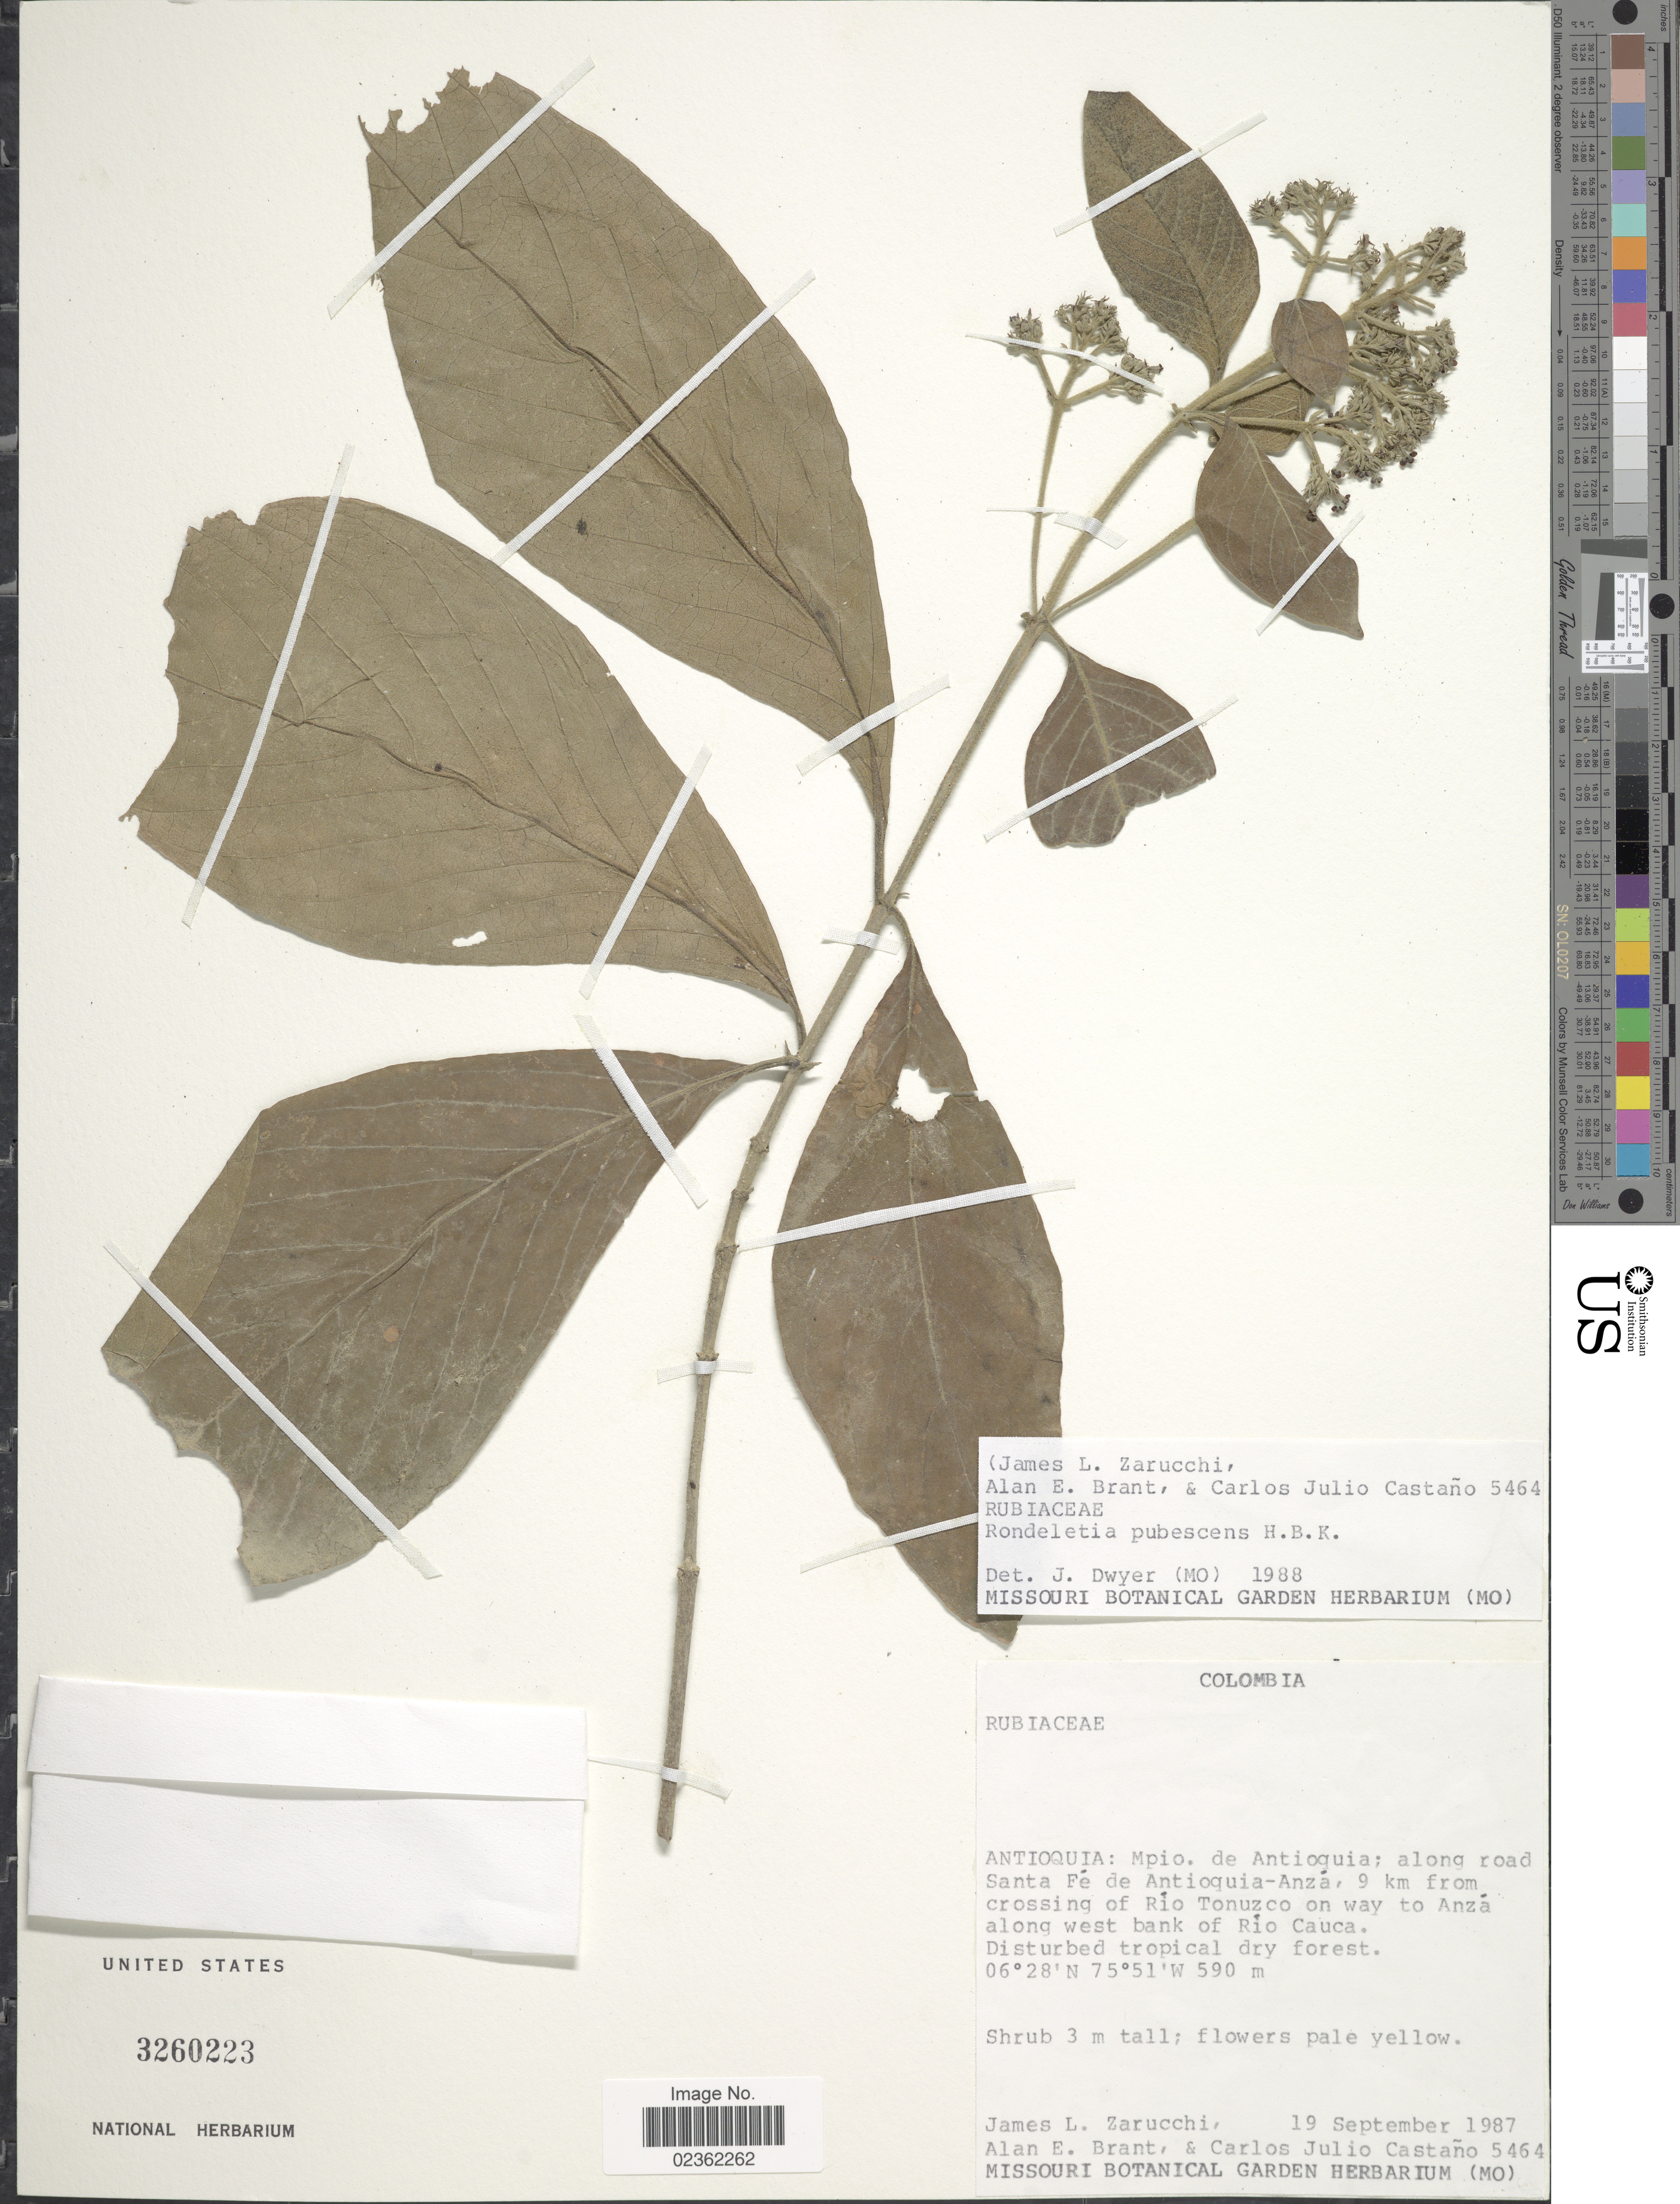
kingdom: Plantae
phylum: Tracheophyta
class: Magnoliopsida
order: Gentianales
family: Rubiaceae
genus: Rondeletia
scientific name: Rondeletia pubescens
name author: Kunth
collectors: J. L. Zarucchi, A. Brant & C. Castaño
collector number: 5464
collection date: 1987-09-19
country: Colombia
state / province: Antioquia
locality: Mpio. de Antioquia; along road Santa Fé de Antioquia-Ana, 9 km from crossing of Rio Tonuzo on way to Anza along west bank of Rio Cauca.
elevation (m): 590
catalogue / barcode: US 3260223